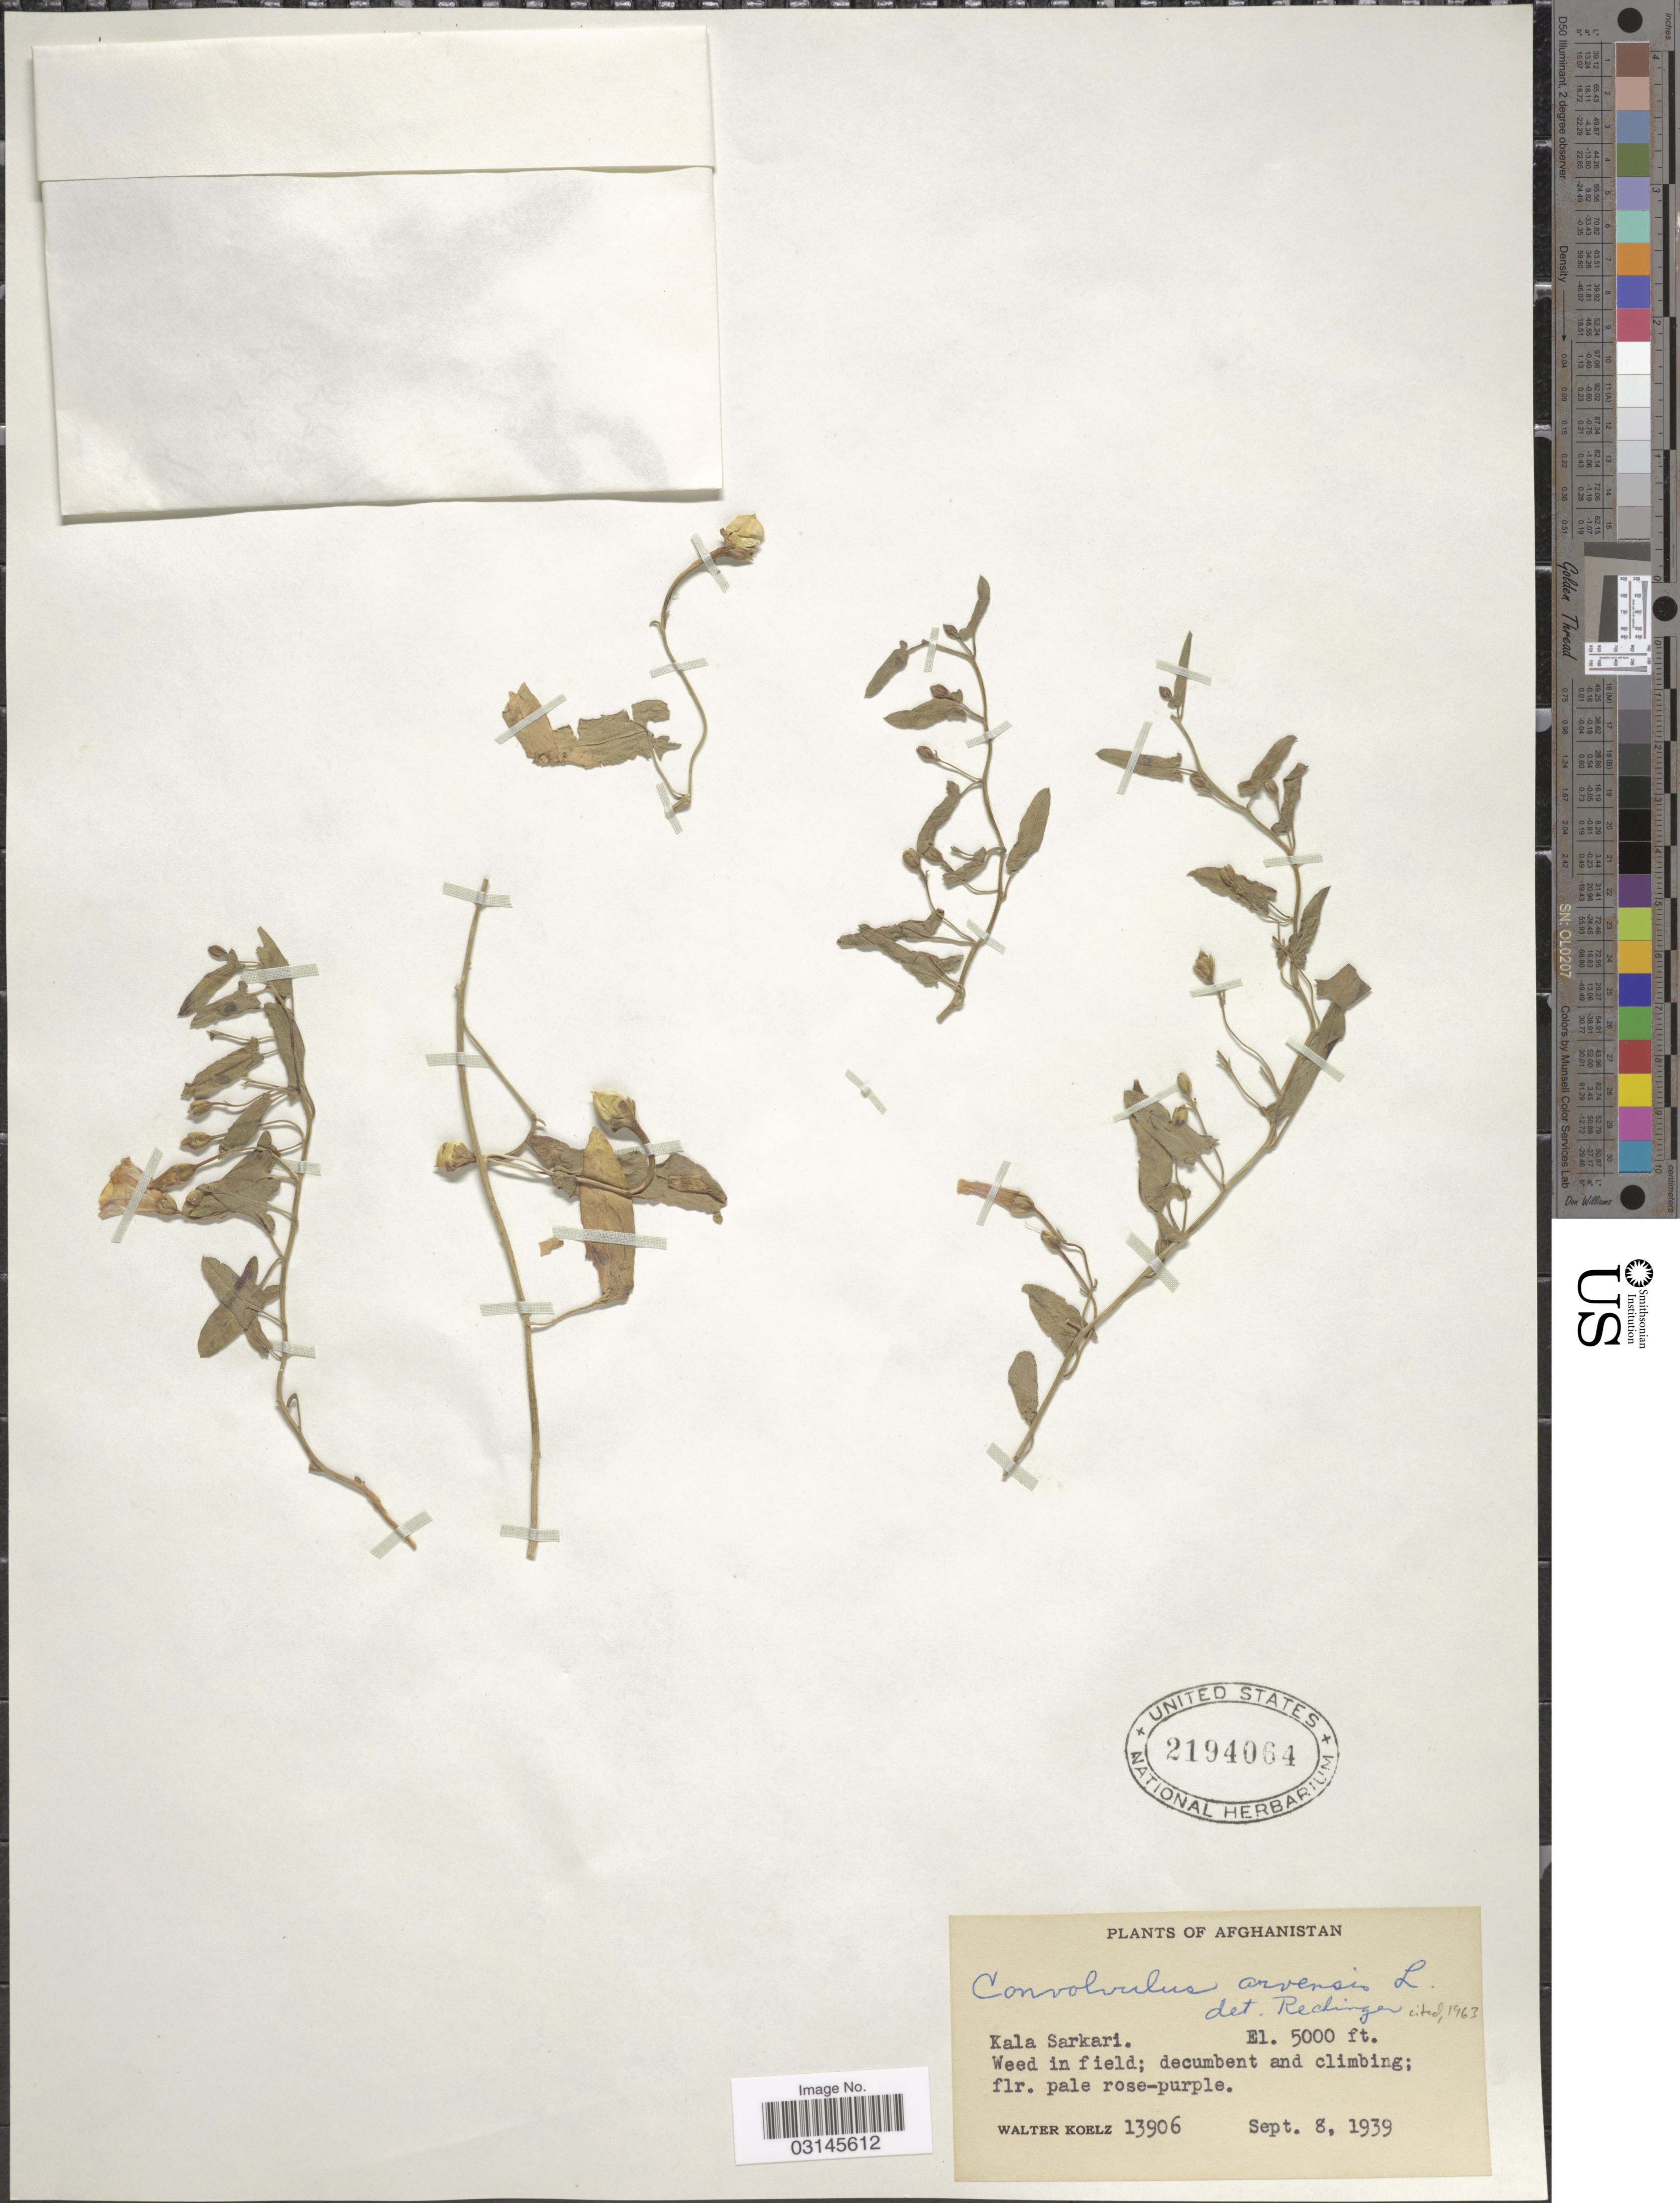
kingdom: Plantae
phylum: Tracheophyta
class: Magnoliopsida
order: Solanales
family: Convolvulaceae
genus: Convolvulus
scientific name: Convolvulus arvensis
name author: L.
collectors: W. N. Koelz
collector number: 13906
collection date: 1939-09-08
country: Afghanistan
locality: Kala Sarkari.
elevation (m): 1524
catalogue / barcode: US 2194064